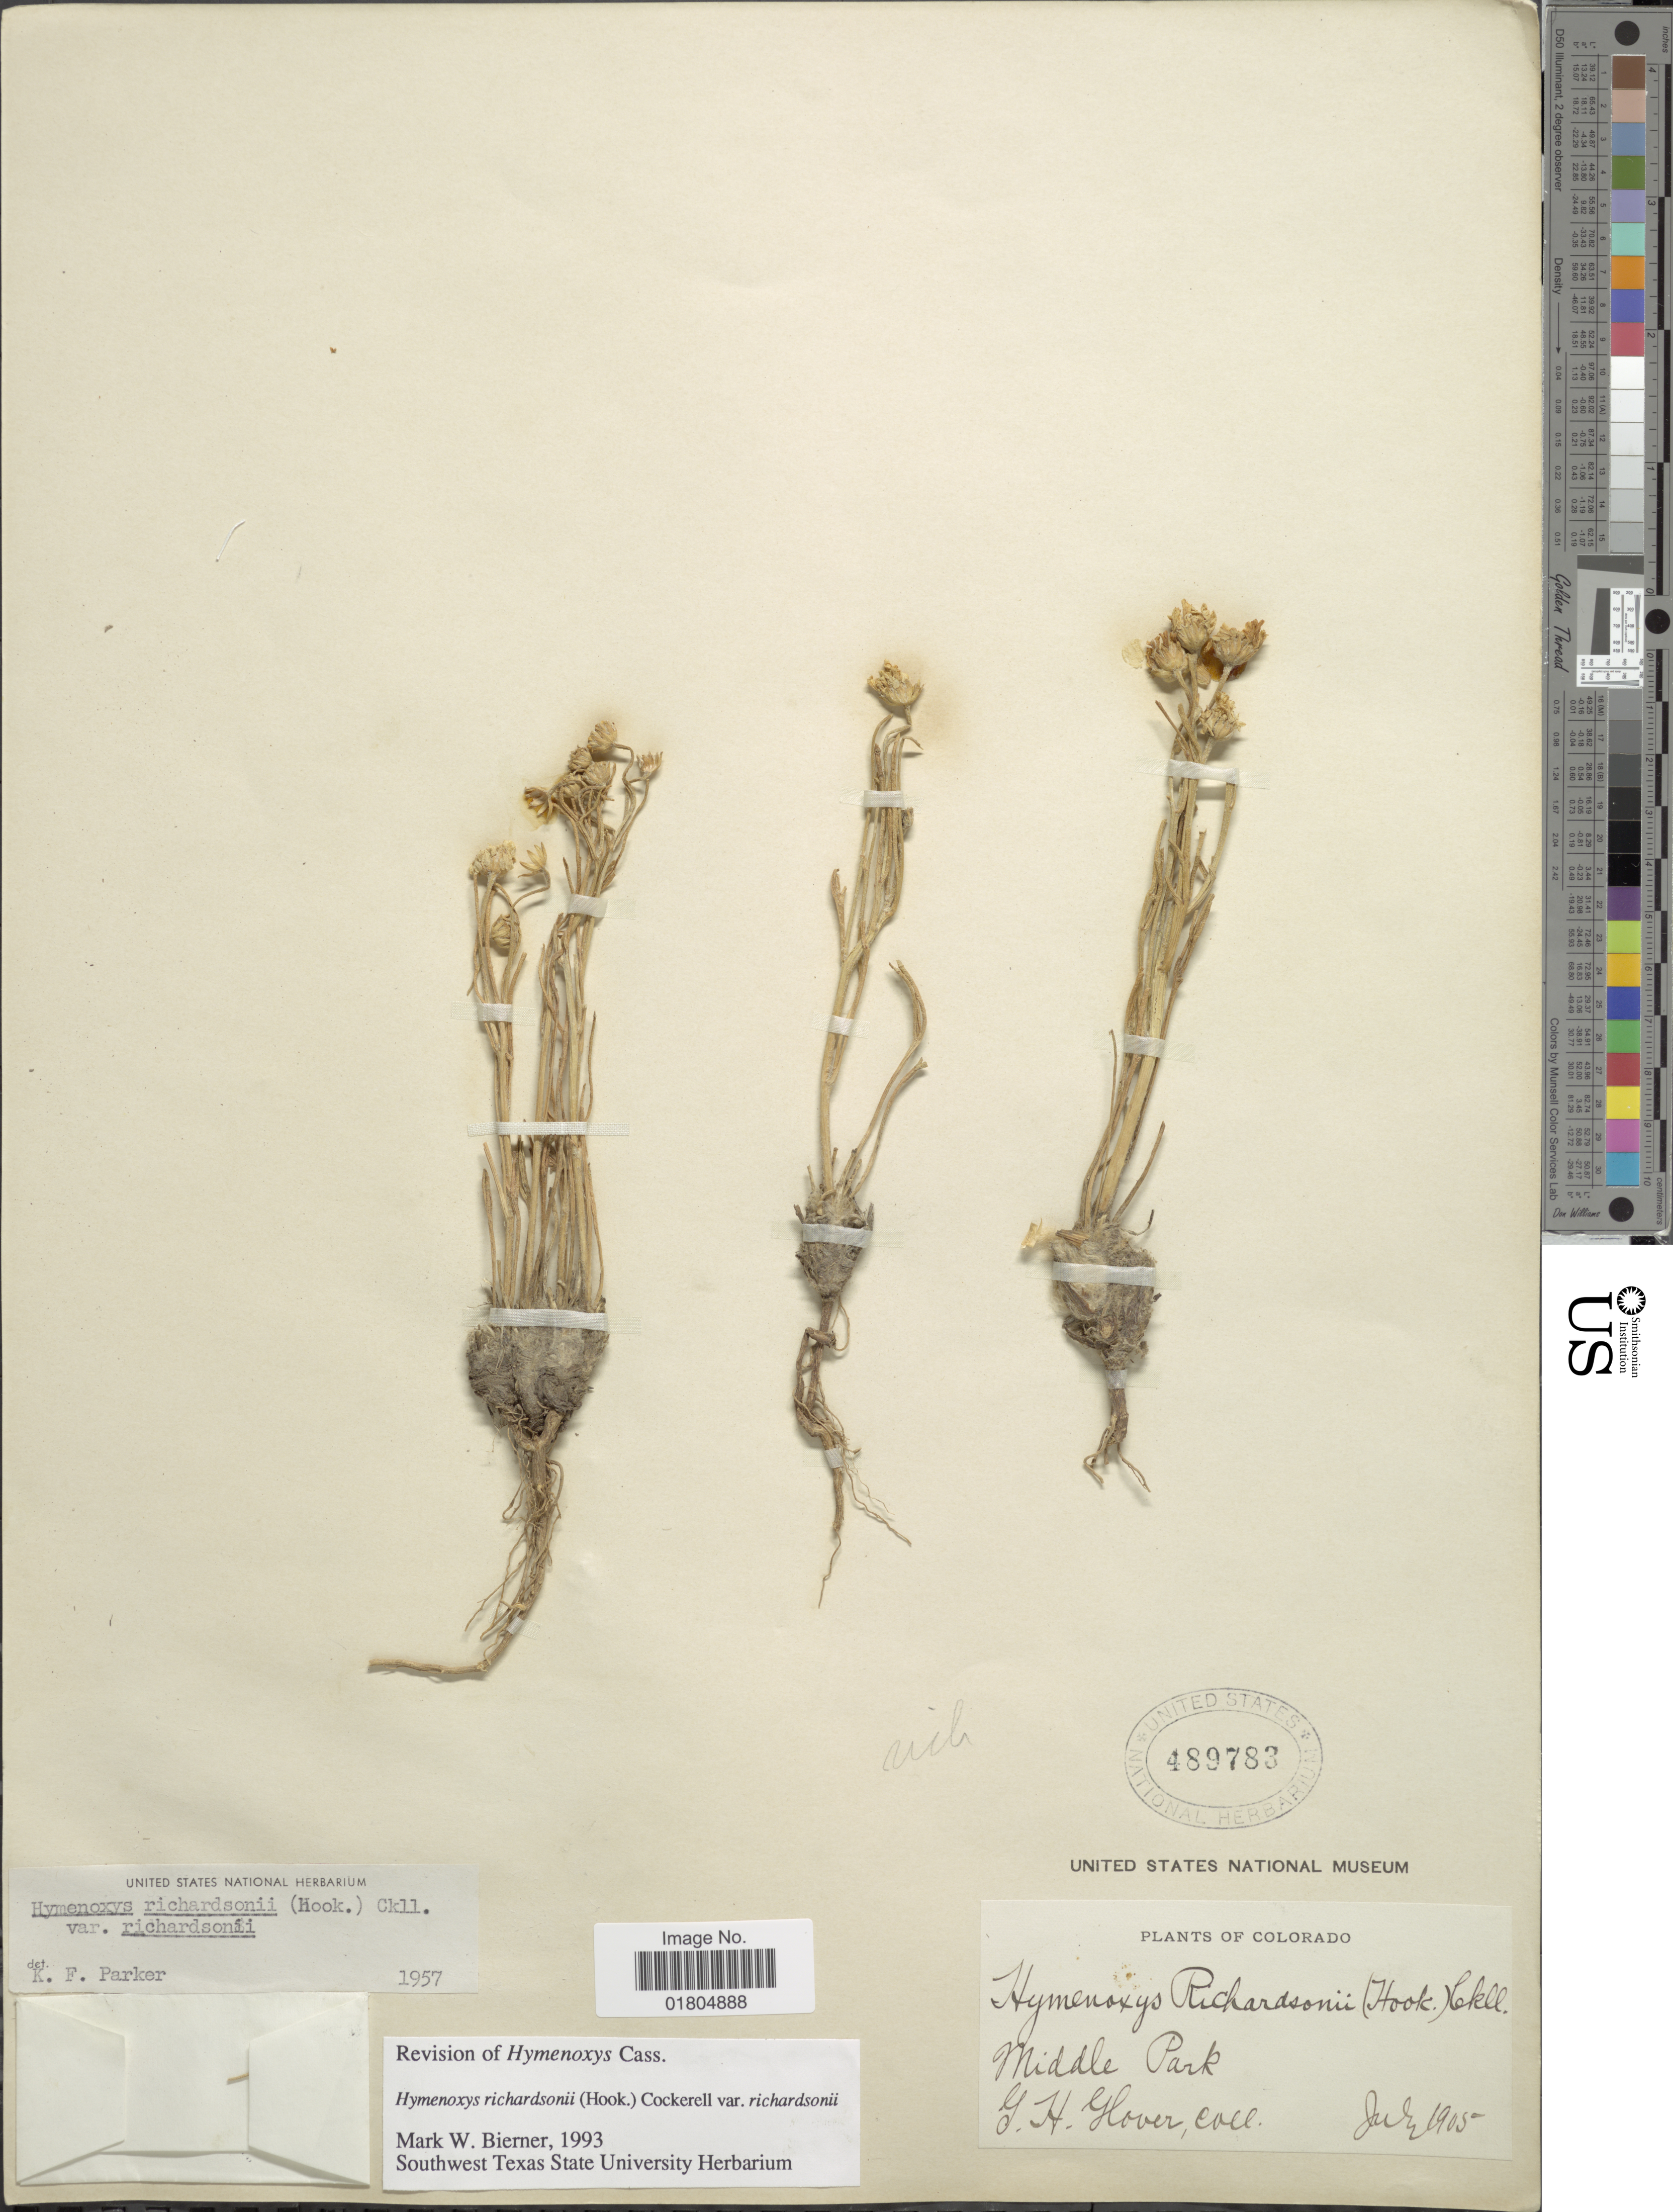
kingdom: Plantae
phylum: Tracheophyta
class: Magnoliopsida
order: Asterales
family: Asteraceae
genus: Hymenoxys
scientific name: Hymenoxys richardsonii var. richardsonii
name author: (Hook.) Cockerell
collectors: G. Glover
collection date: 1905-07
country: United States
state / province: Colorado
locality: Middle Park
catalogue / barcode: US 489783